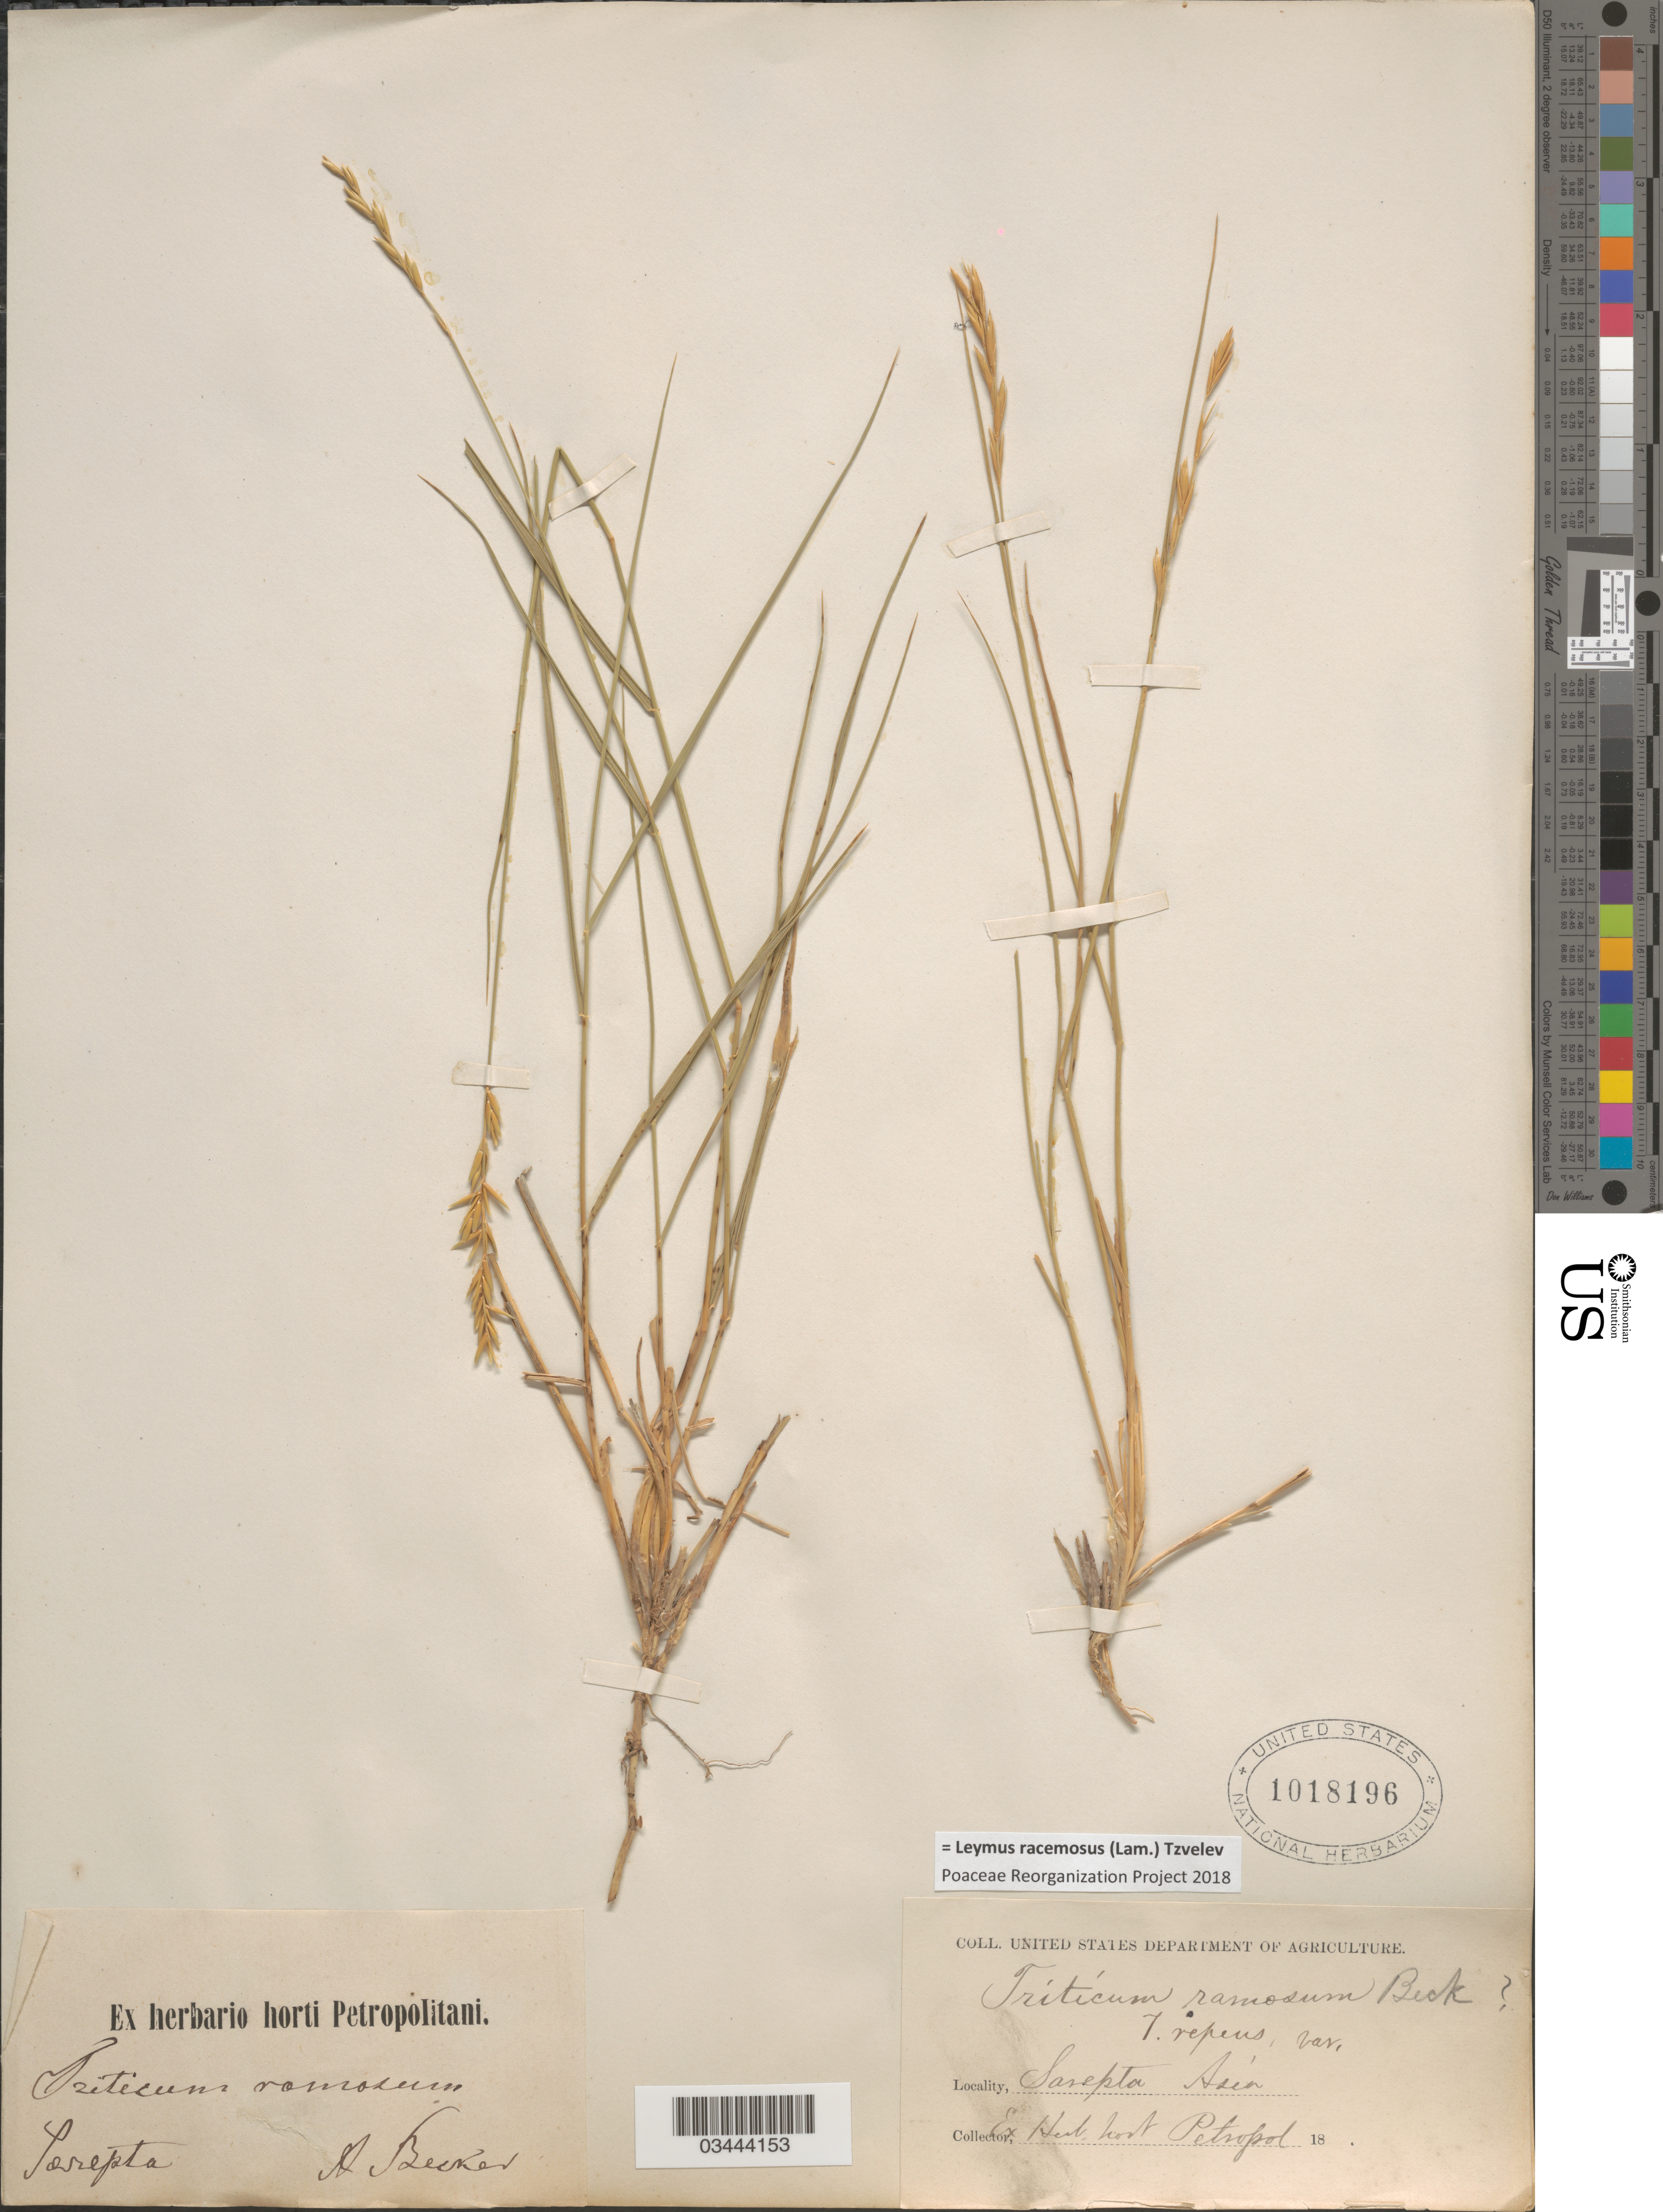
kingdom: Plantae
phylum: Tracheophyta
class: Liliopsida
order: Poales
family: Poaceae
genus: Leymus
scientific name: Leymus racemosus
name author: (Lam.) Tzvelev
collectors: A. Becker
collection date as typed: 18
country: Russian Federation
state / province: Volgograd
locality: Sarepta Asia.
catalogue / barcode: US 1018196